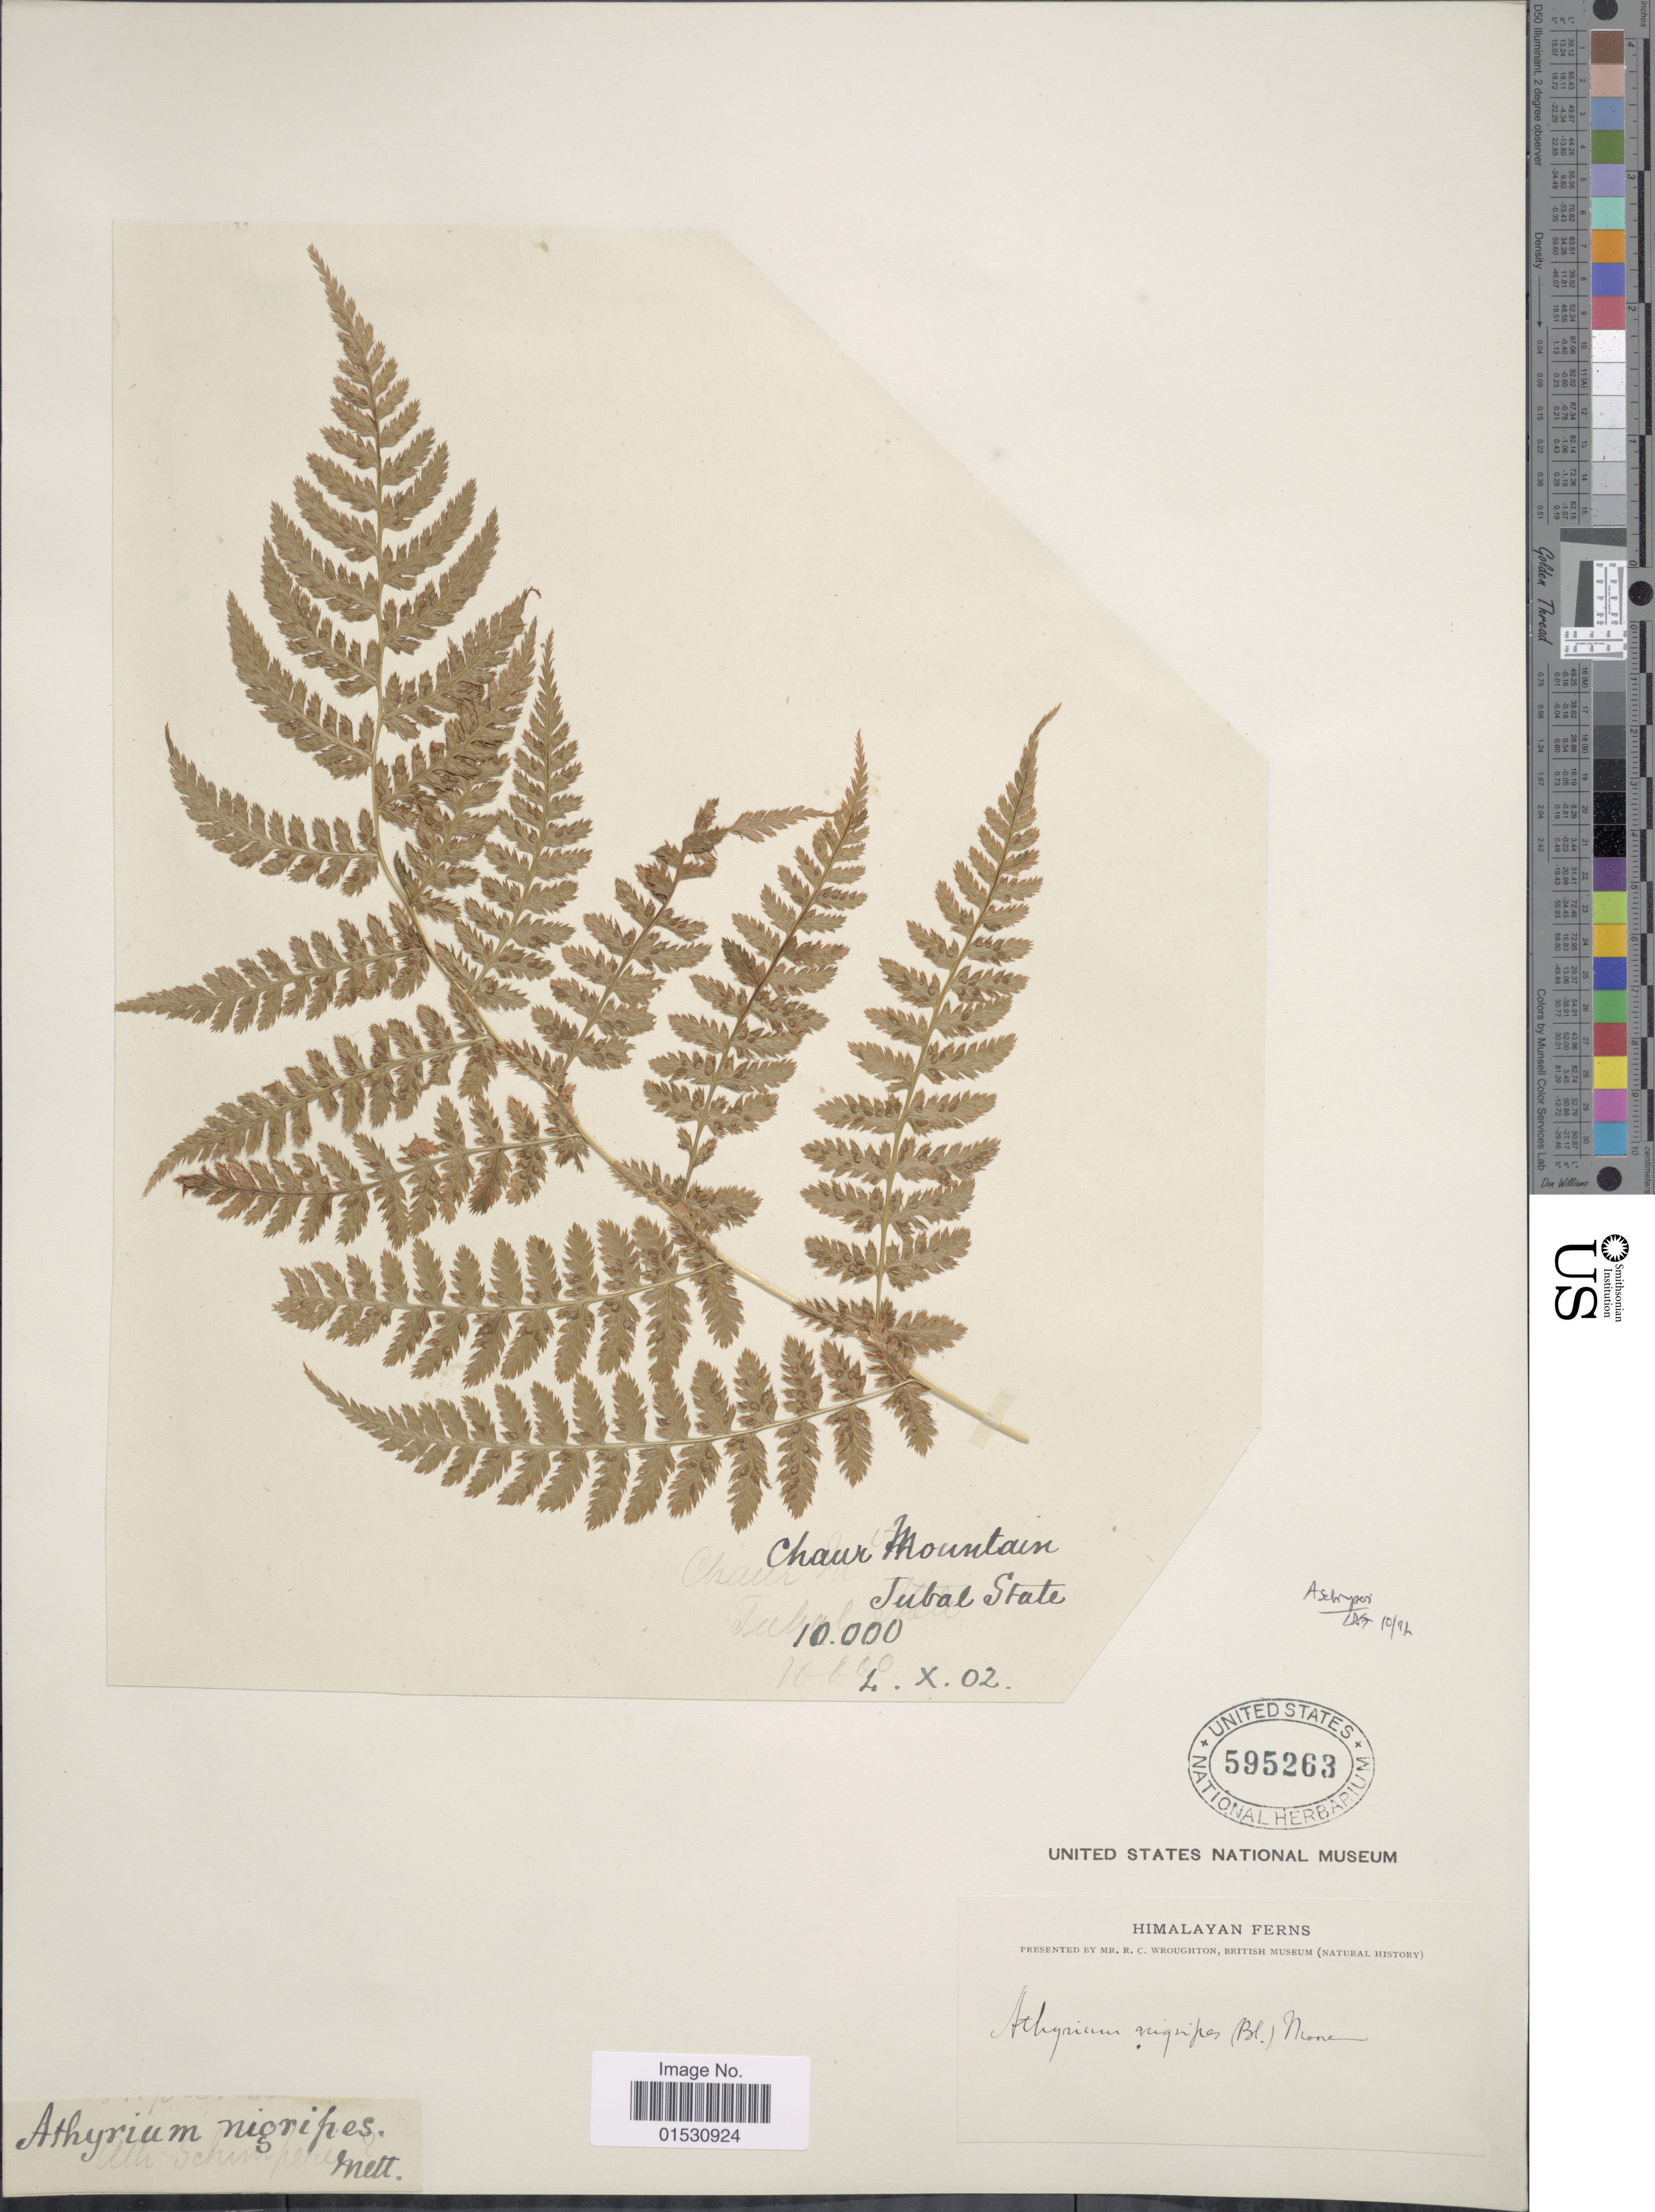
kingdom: Plantae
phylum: Tracheophyta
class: Polypodiopsida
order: Polypodiales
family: Athyriaceae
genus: Athyrium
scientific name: Athyrium nigripes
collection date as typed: Transcribed d/m/y: 4/10/2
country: India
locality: Himalaya. Chaur Mountain. Tubal State.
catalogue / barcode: US 595263